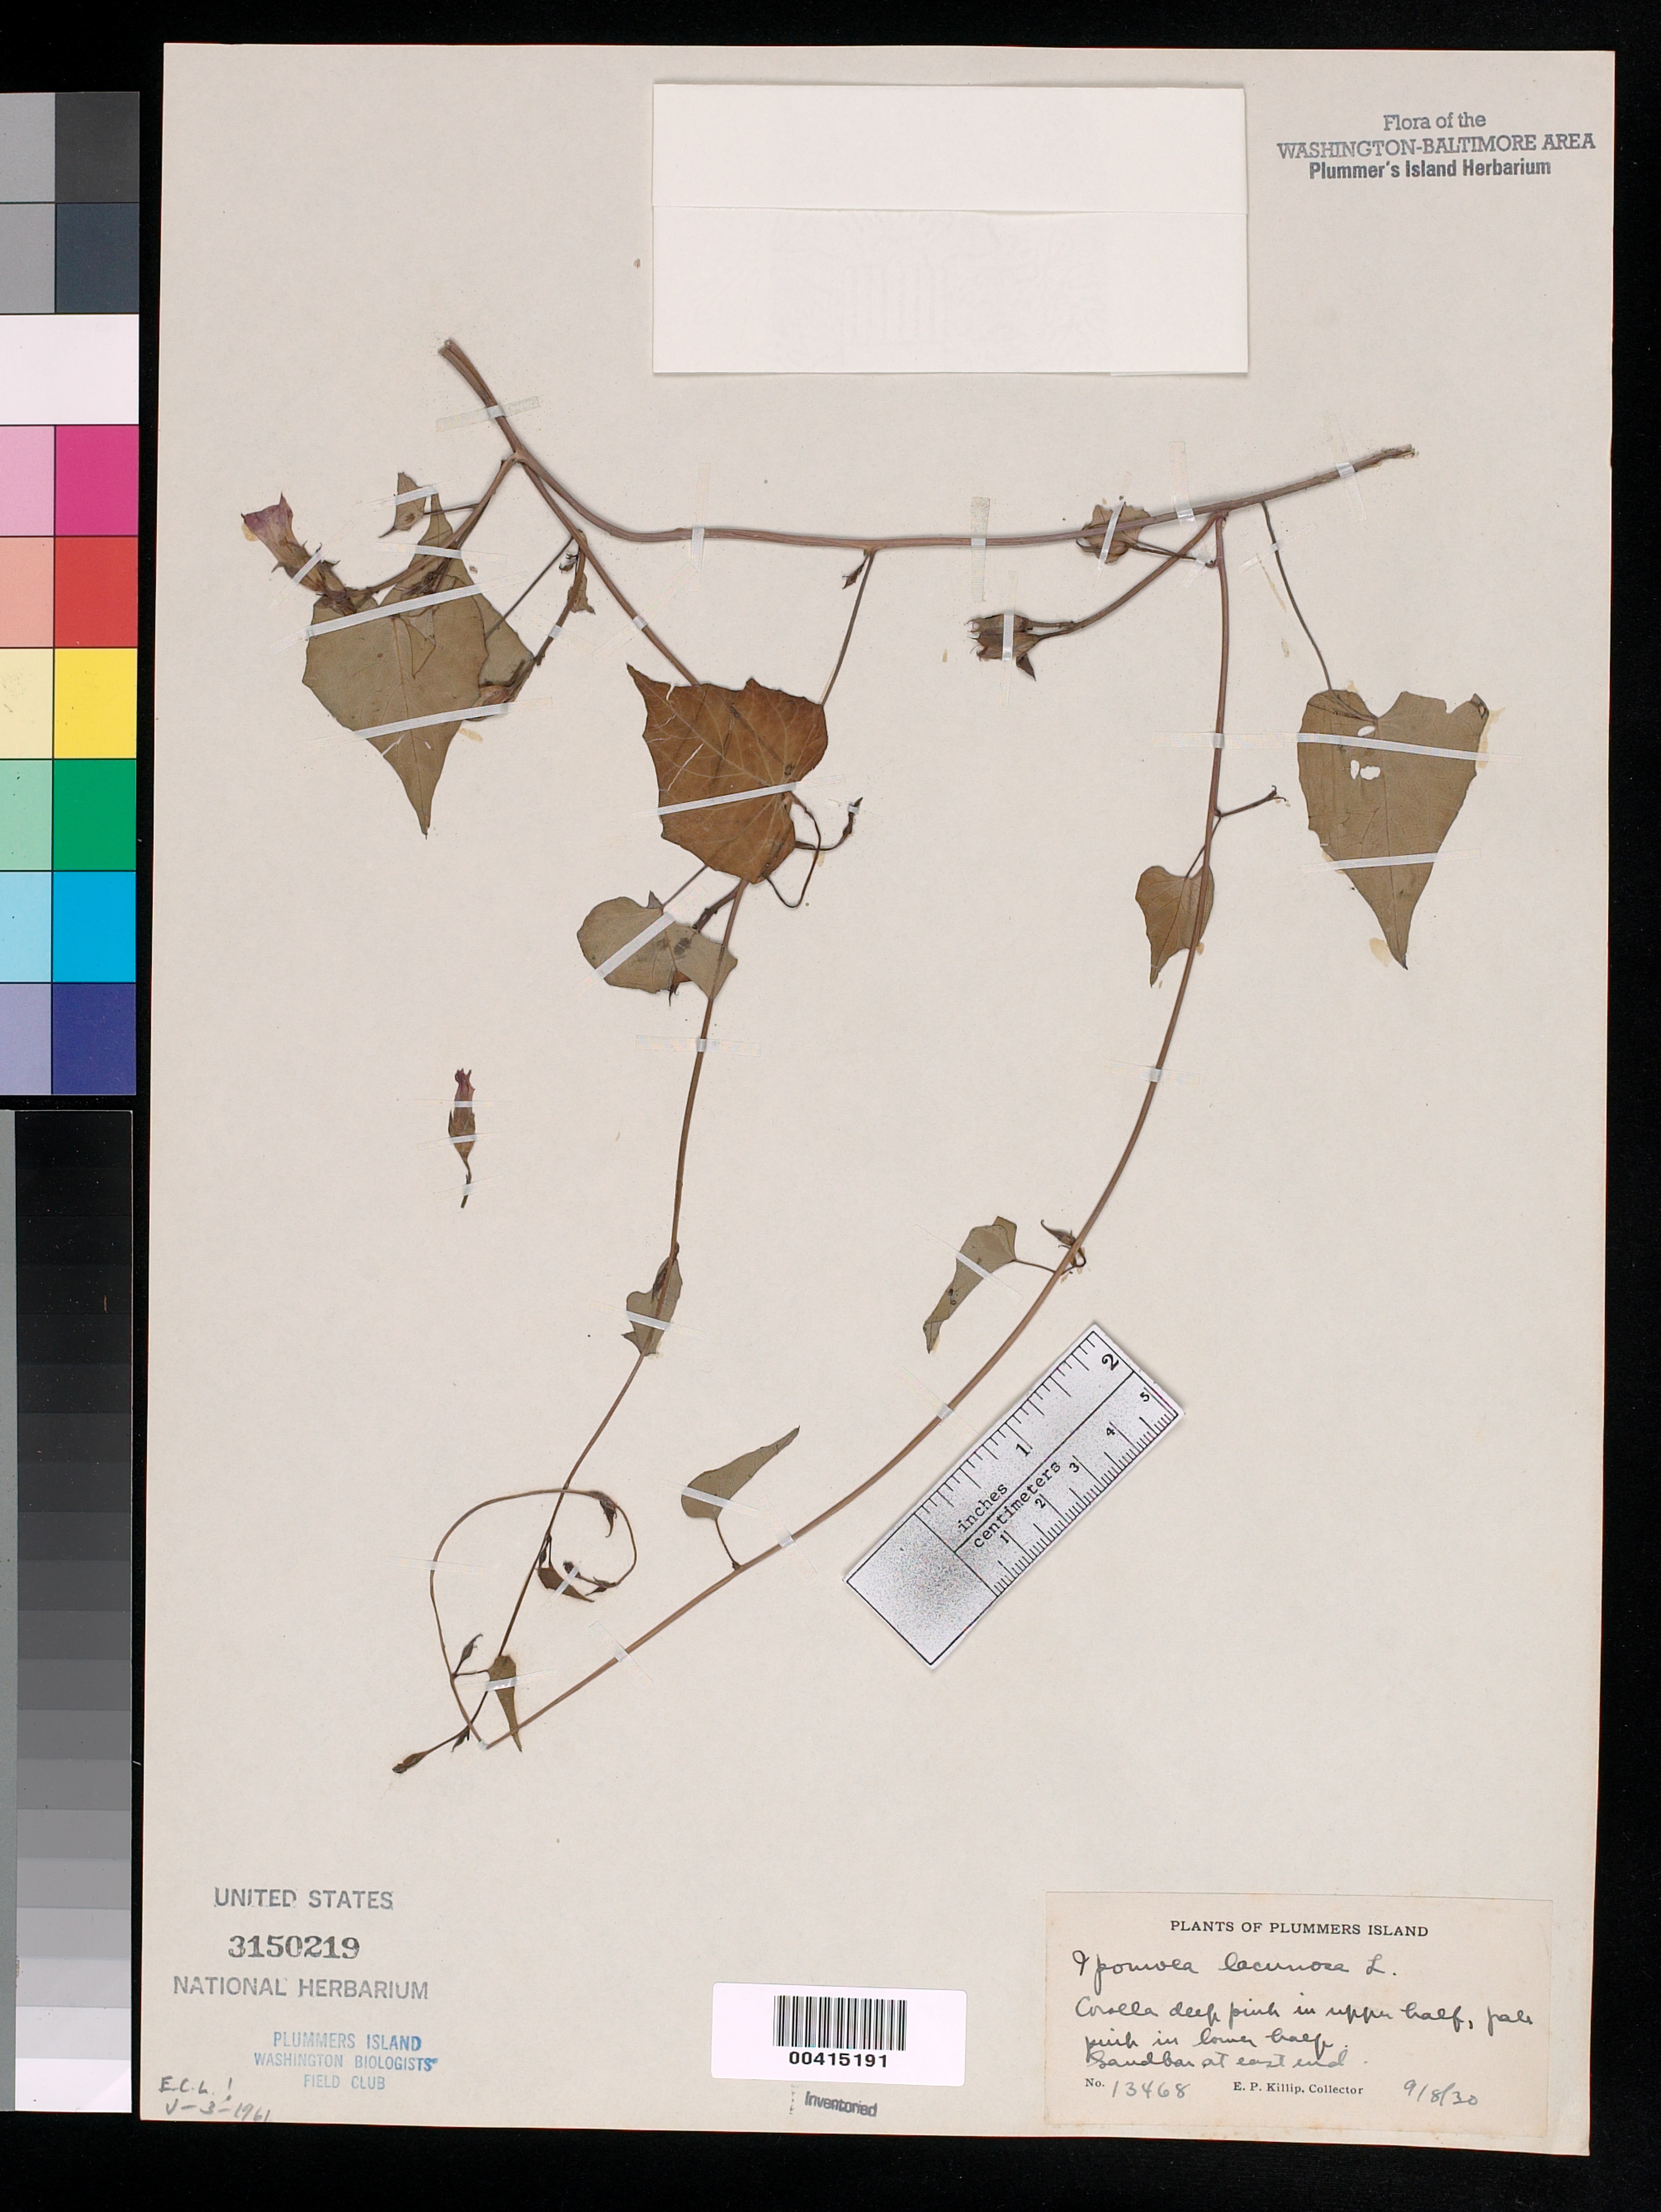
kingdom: Plantae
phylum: Tracheophyta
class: Magnoliopsida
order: Solanales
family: Convolvulaceae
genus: Ipomoea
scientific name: Ipomoea lacunosa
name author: L.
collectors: E. P. Killip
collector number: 13468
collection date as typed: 08 Sep 1930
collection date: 1930-09-08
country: United States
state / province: Maryland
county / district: Montgomery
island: Plummers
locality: Plummer's Island, sandbar at east end of island C. & O. Canal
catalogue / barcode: US 3150219